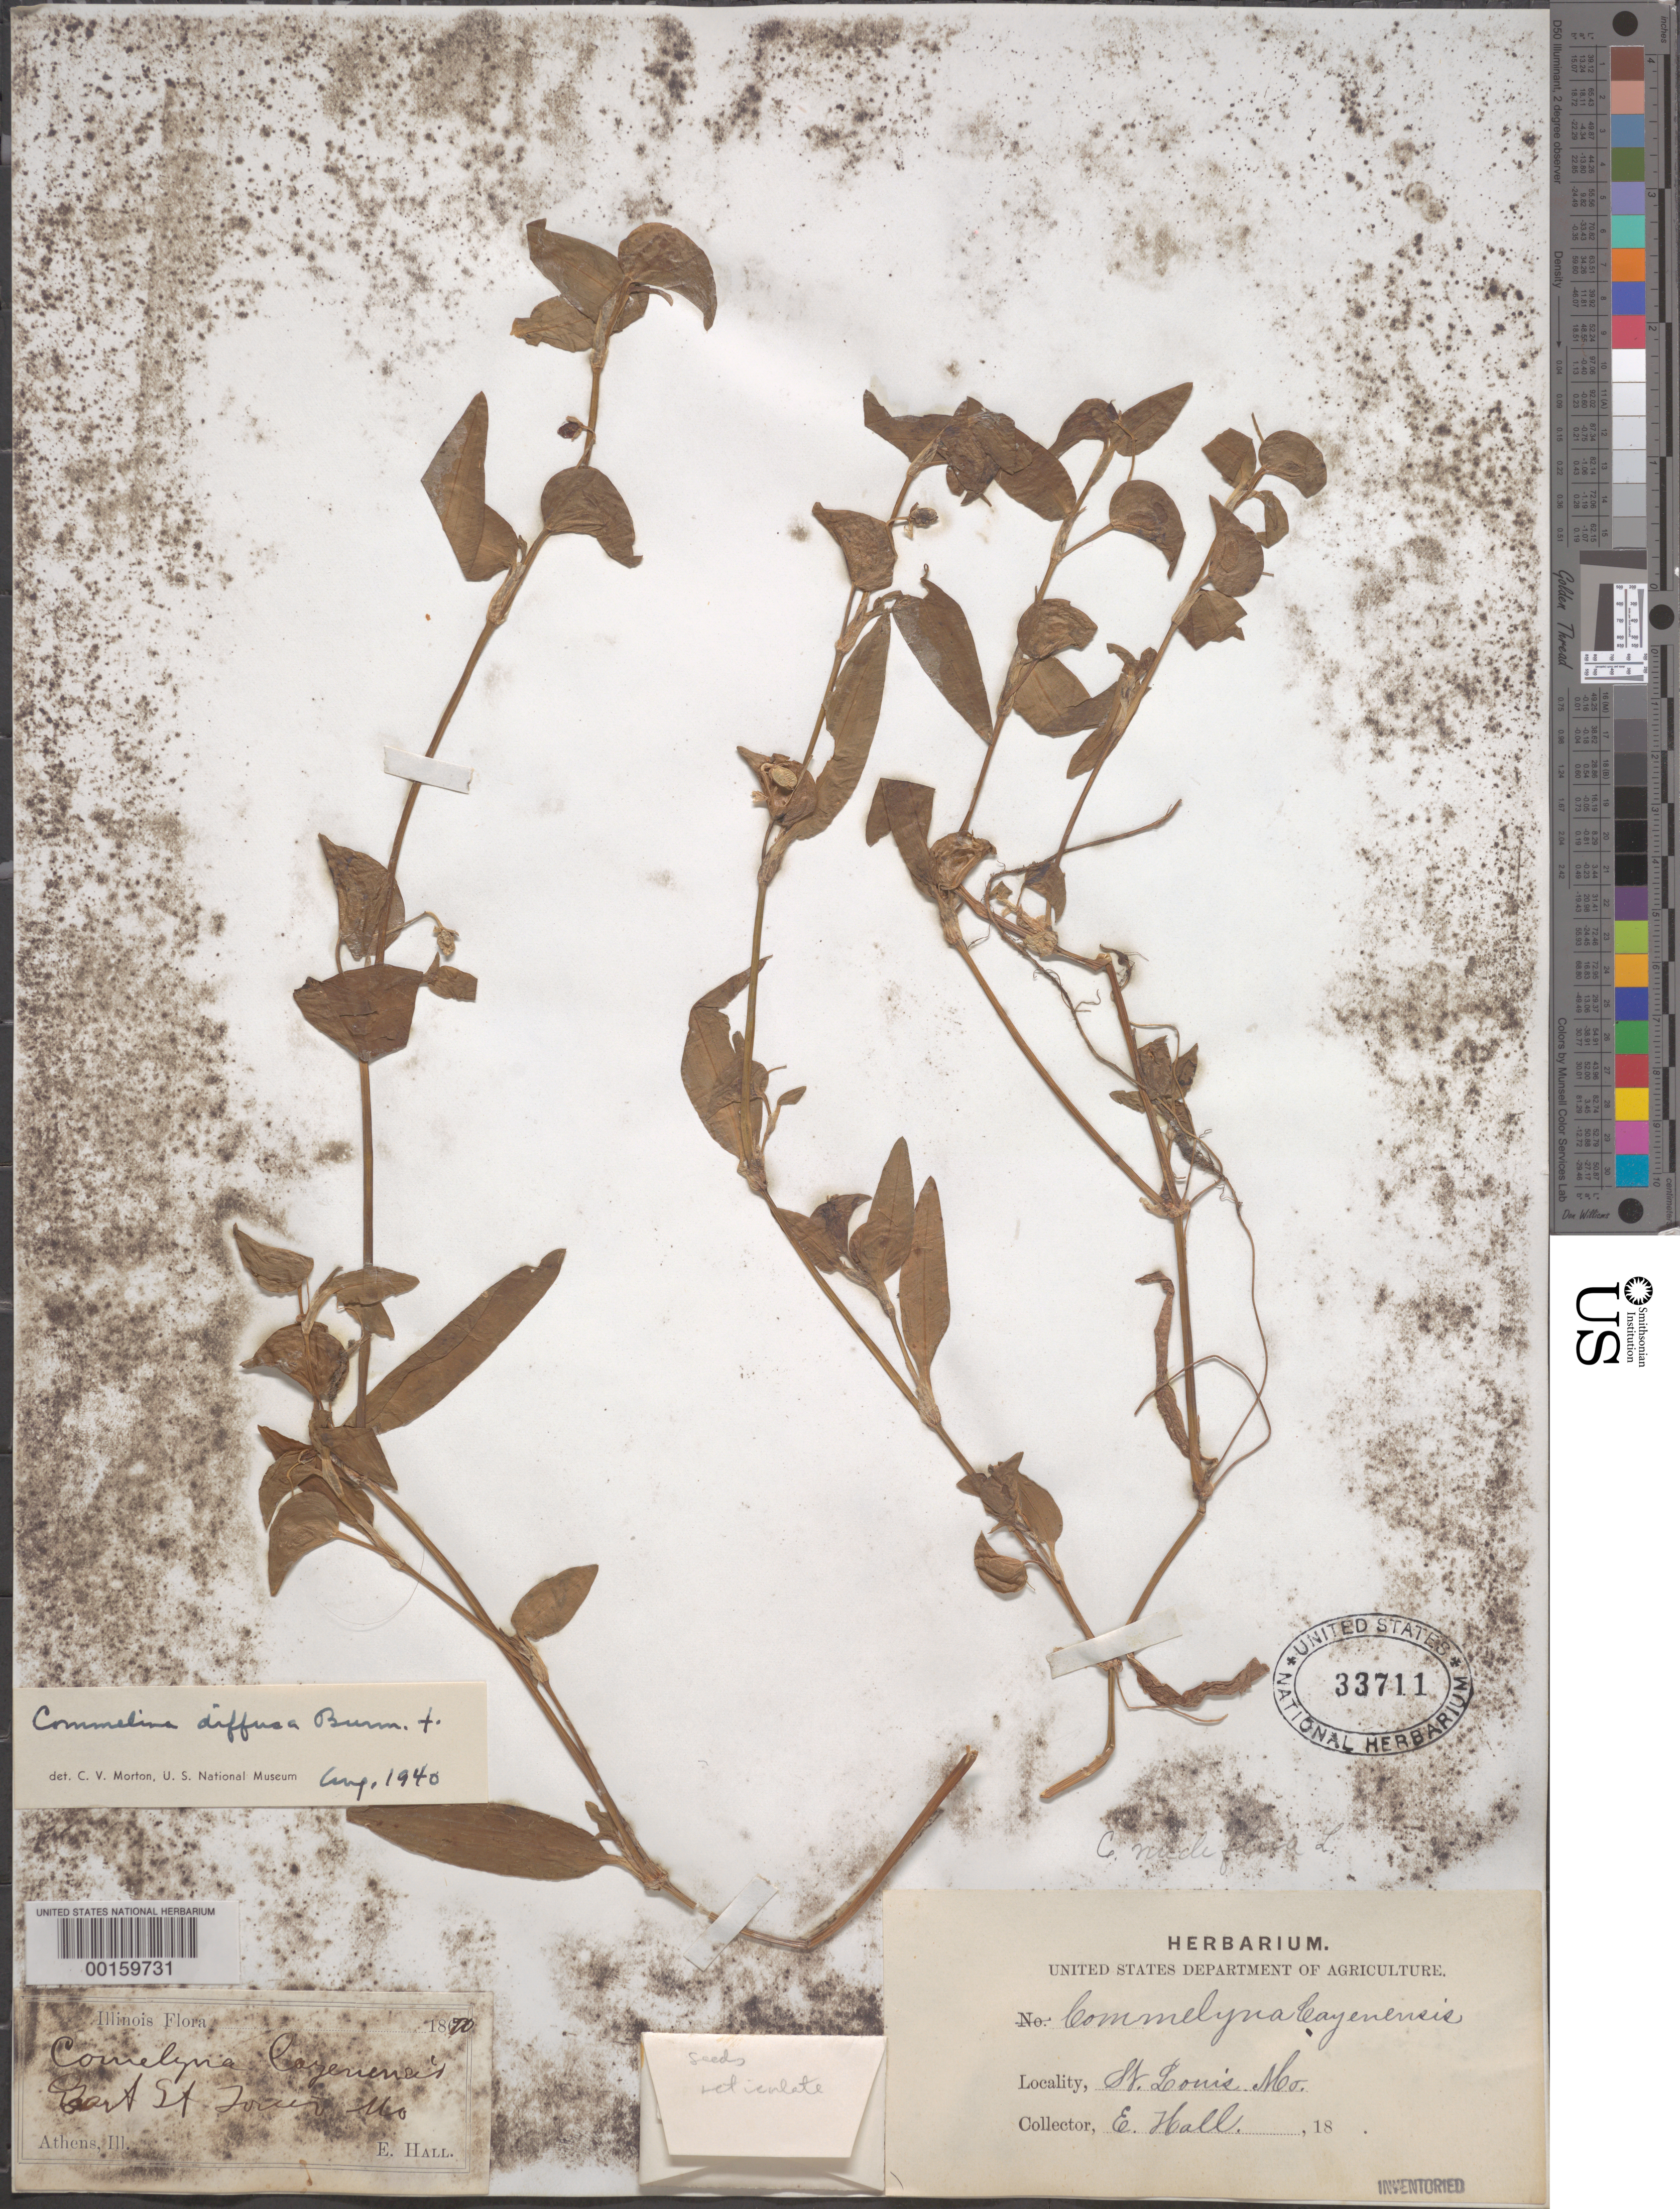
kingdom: Plantae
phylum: Tracheophyta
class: Liliopsida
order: Commelinales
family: Commelinaceae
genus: Commelina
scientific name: Commelina diffusa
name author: Burm. f.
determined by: Morton, C. V.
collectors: E. Hall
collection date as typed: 1870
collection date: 1870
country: United States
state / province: Illinois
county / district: Saint Clair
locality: East st. louis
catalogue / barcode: US 33711